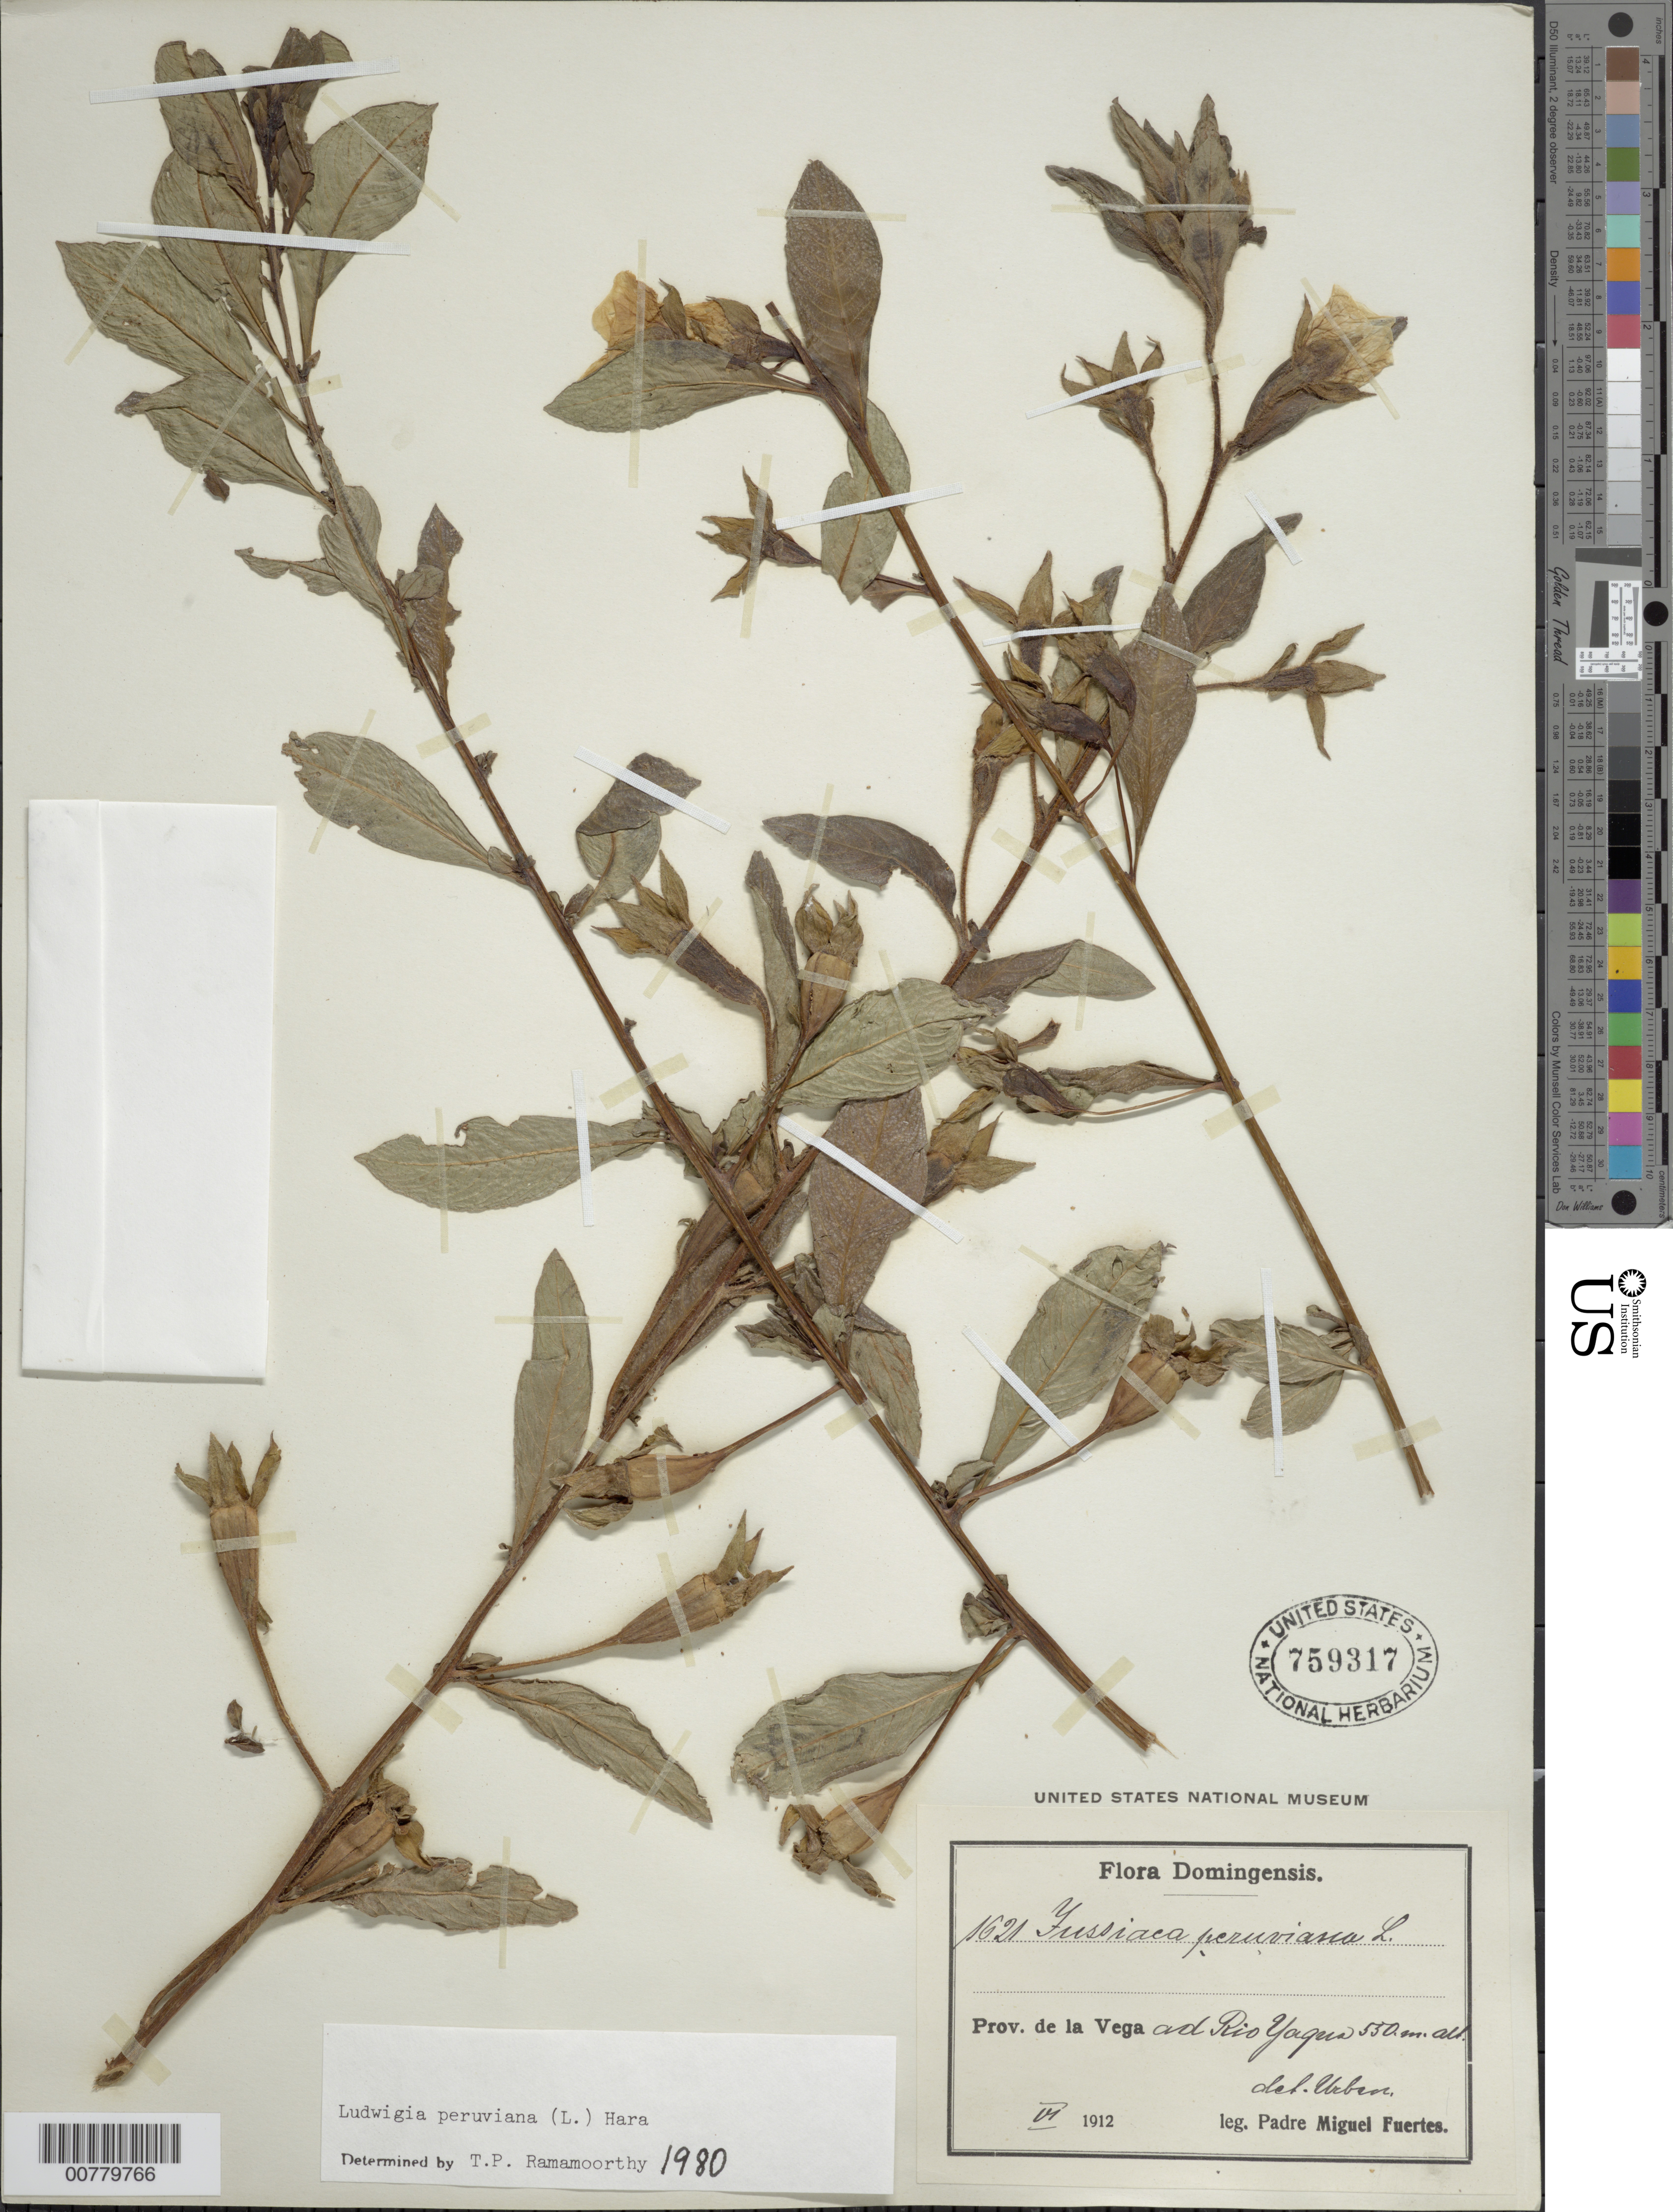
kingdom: Plantae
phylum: Tracheophyta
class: Magnoliopsida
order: Myrtales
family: Onagraceae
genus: Ludwigia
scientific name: Ludwigia peruviana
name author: (L.) H. Hara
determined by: Ramamoorthy, T. P.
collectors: M. D. Fuertes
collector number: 1621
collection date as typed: Jun 1912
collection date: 1912-06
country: Dominican Republic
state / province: La Vega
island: Hispaniola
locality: Yagua River.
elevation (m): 550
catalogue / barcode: US 759317